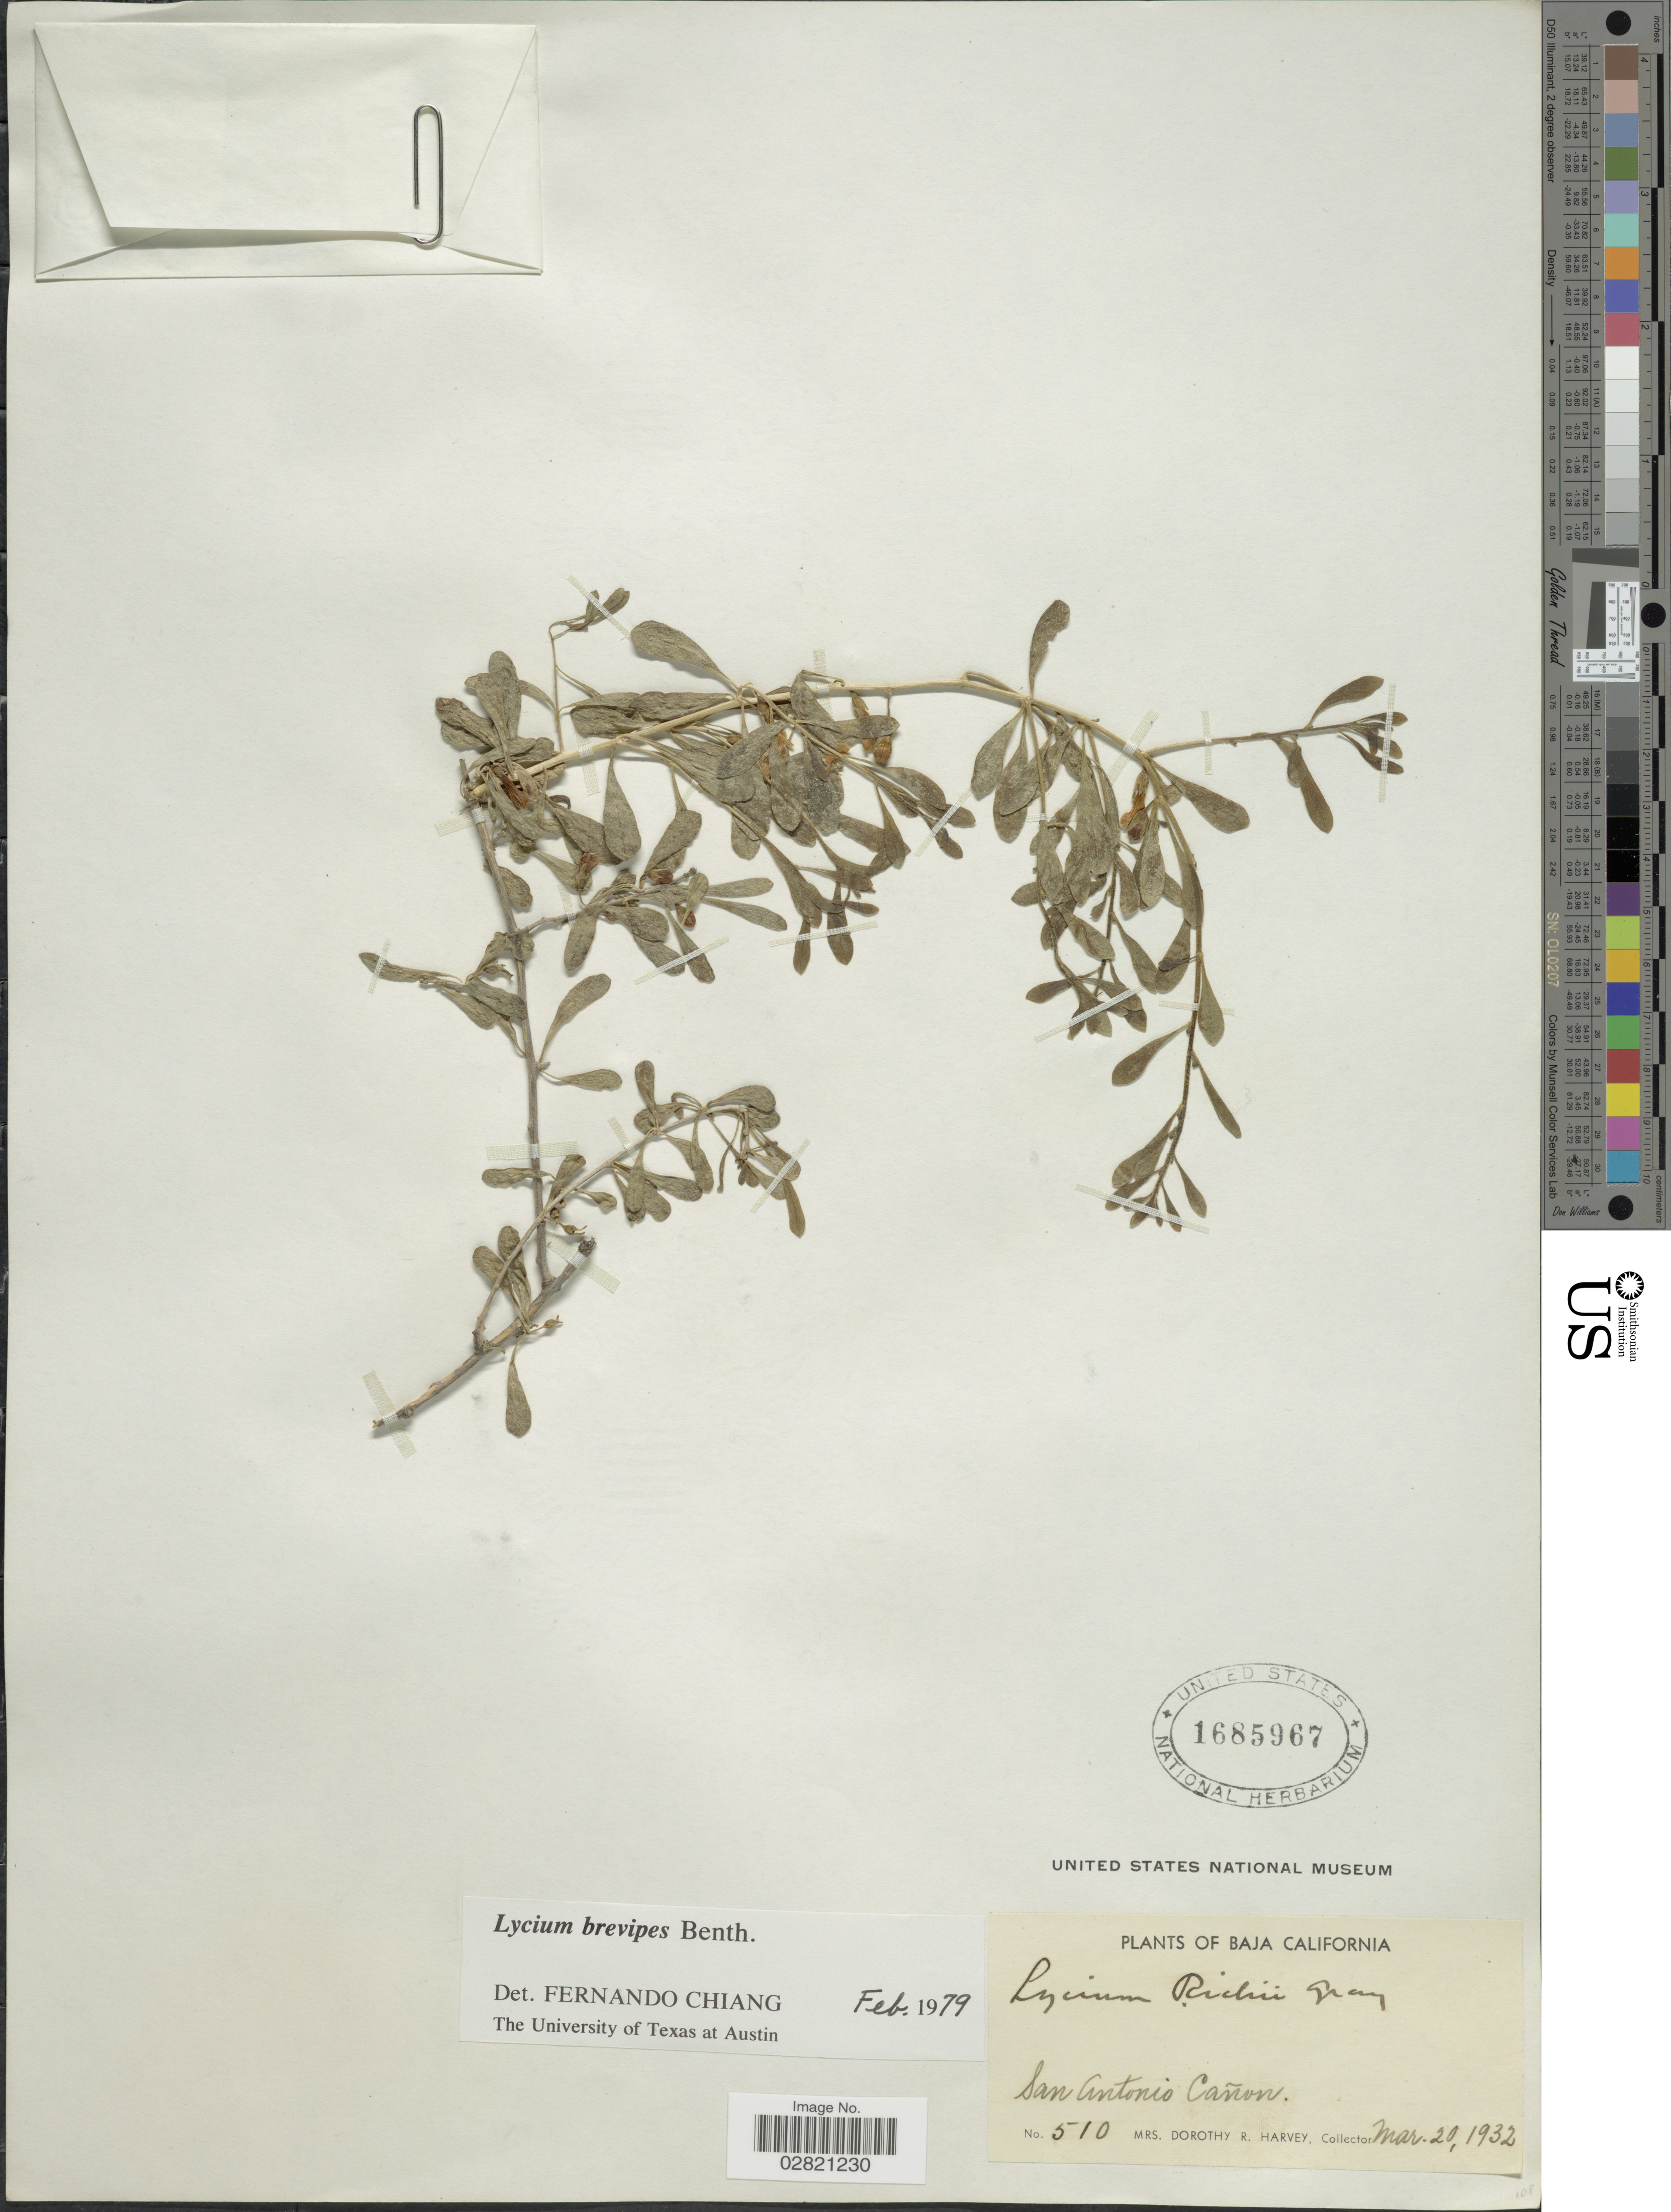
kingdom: Plantae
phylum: Tracheophyta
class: Magnoliopsida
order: Solanales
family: Solanaceae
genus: Lycium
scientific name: Lycium brevipes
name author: Benth.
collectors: Harvey, Mrs. D. R.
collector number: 510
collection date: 1932-03-20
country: Mexico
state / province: Baja California Sur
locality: San Antonio Cañon.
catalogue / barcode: US 1685967